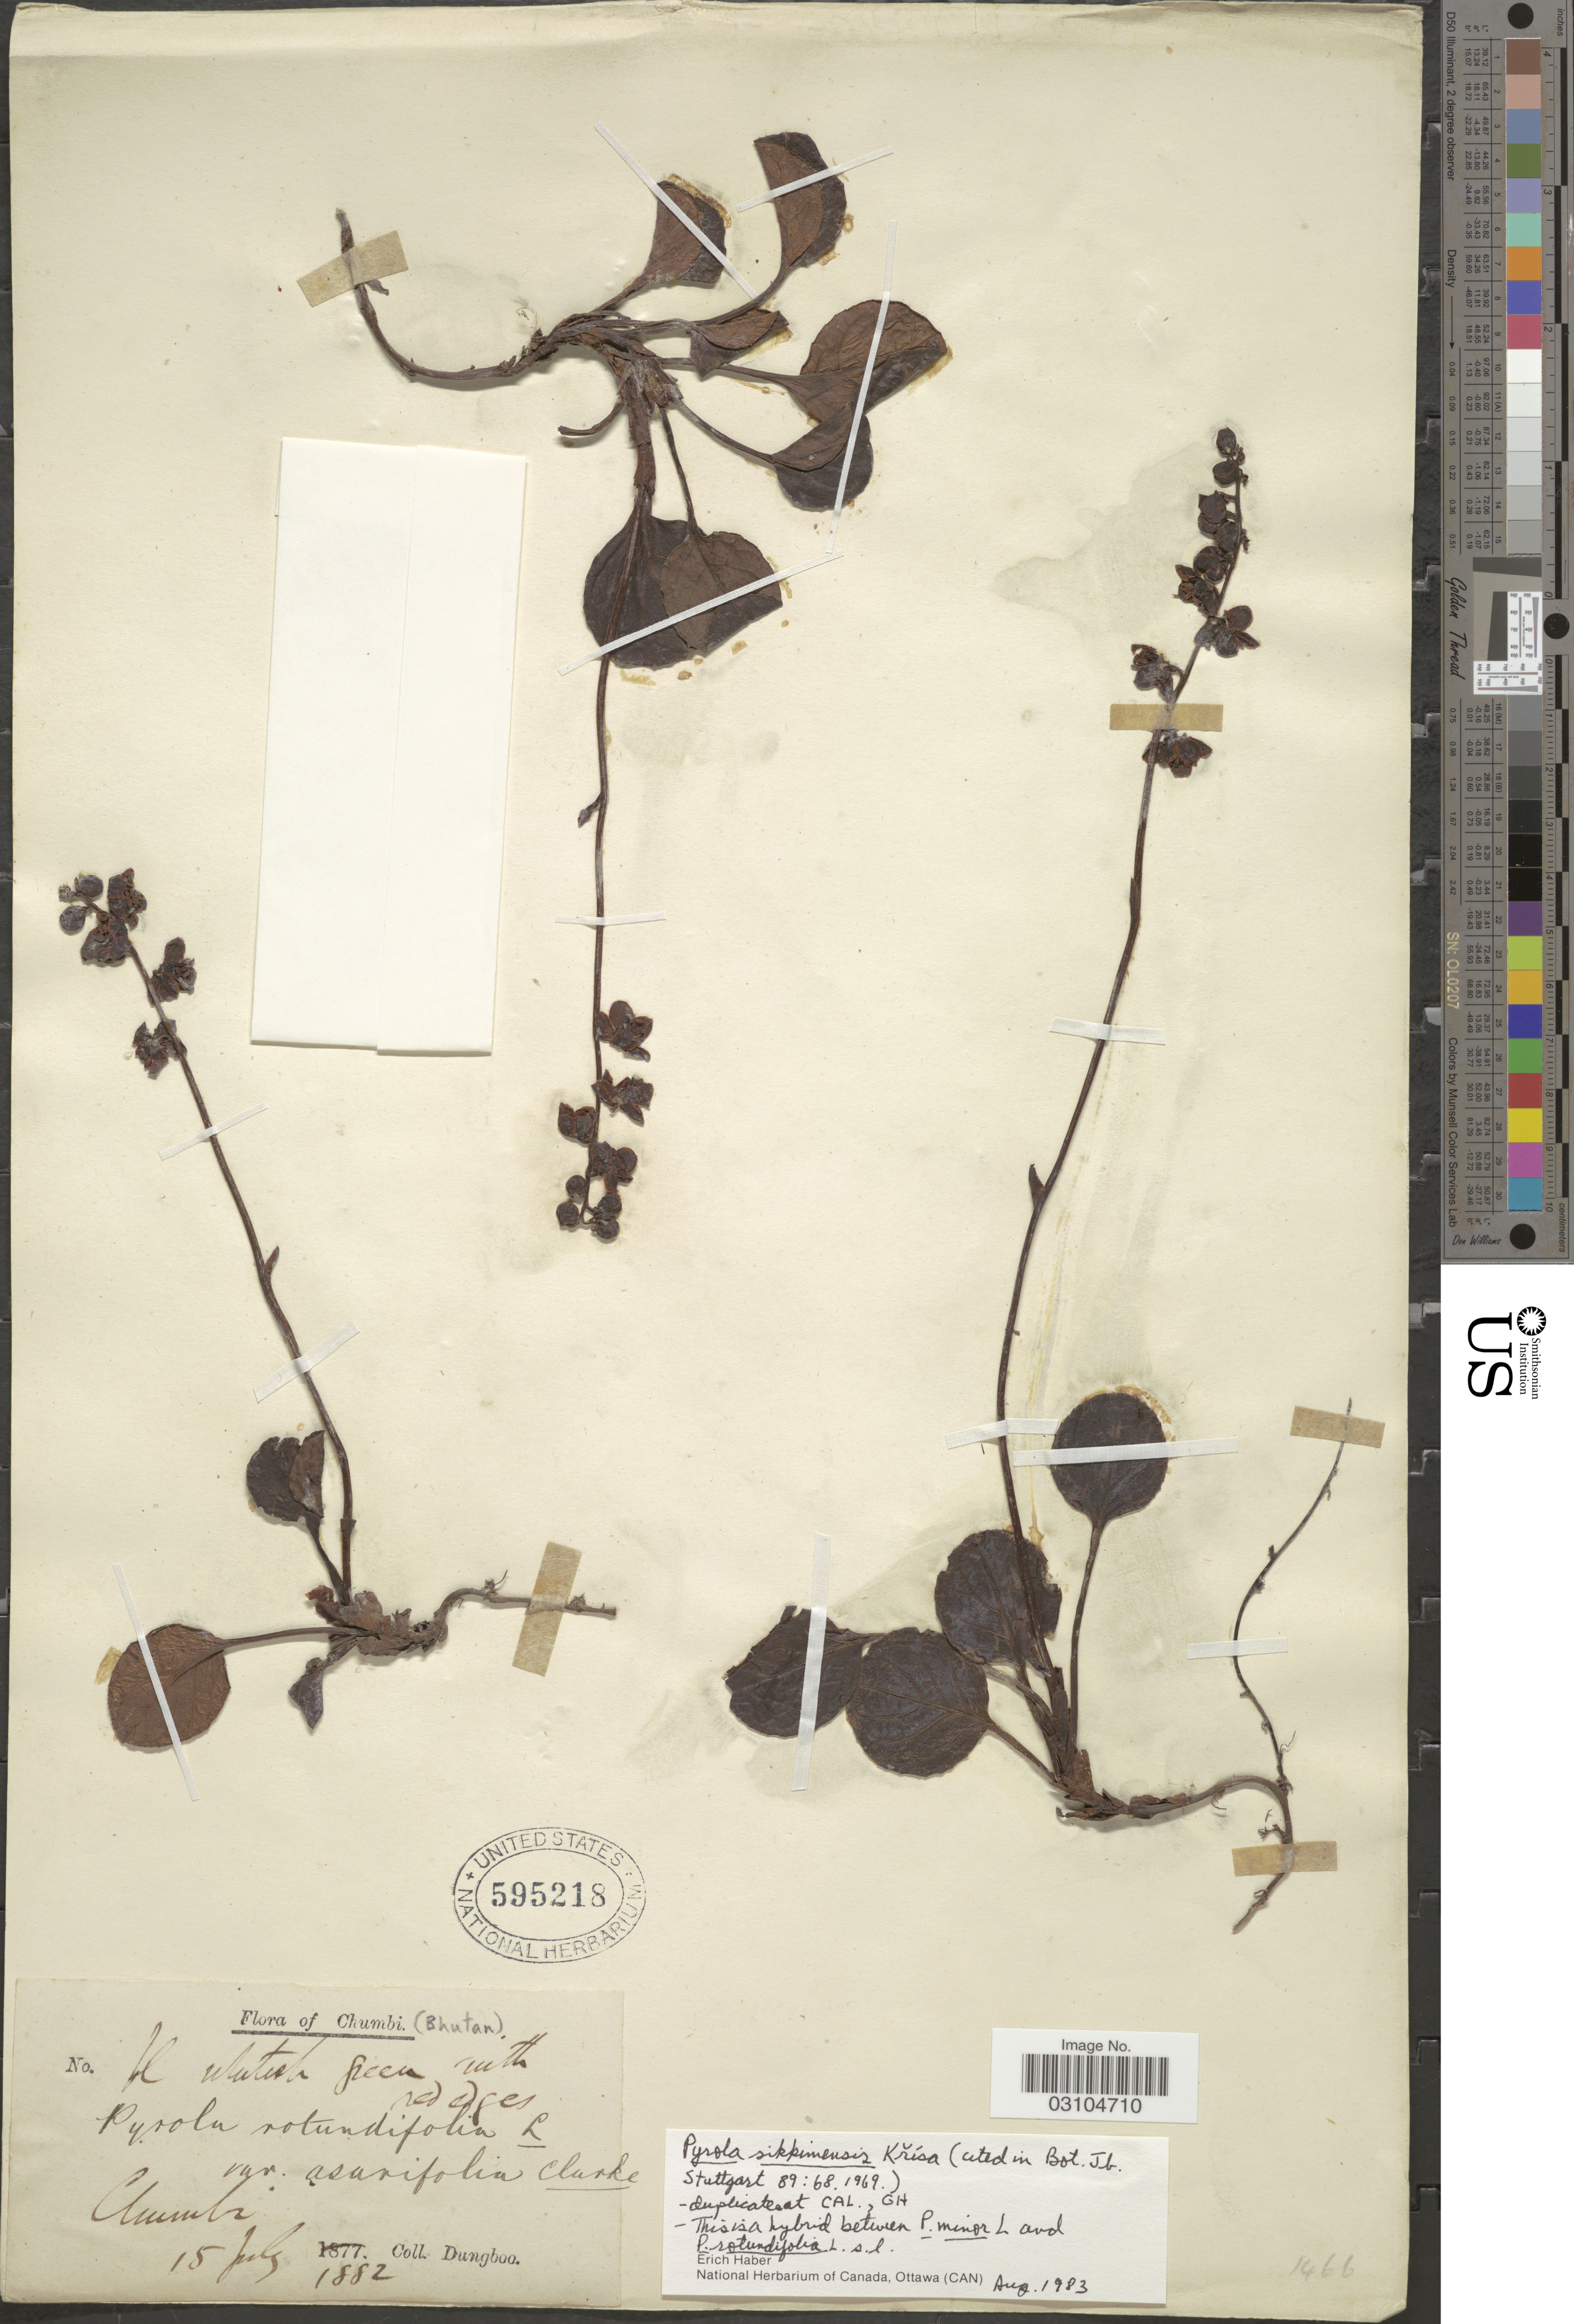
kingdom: Plantae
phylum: Tracheophyta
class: Magnoliopsida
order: Ericales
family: Ericaceae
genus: Pyrola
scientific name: Pyrola sikkimensis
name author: Krísa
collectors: Dungboo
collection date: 1882-07-15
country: Bhutan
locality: Chumbi. Clumbr [interpreted] [unsure placement].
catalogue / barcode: US 595218